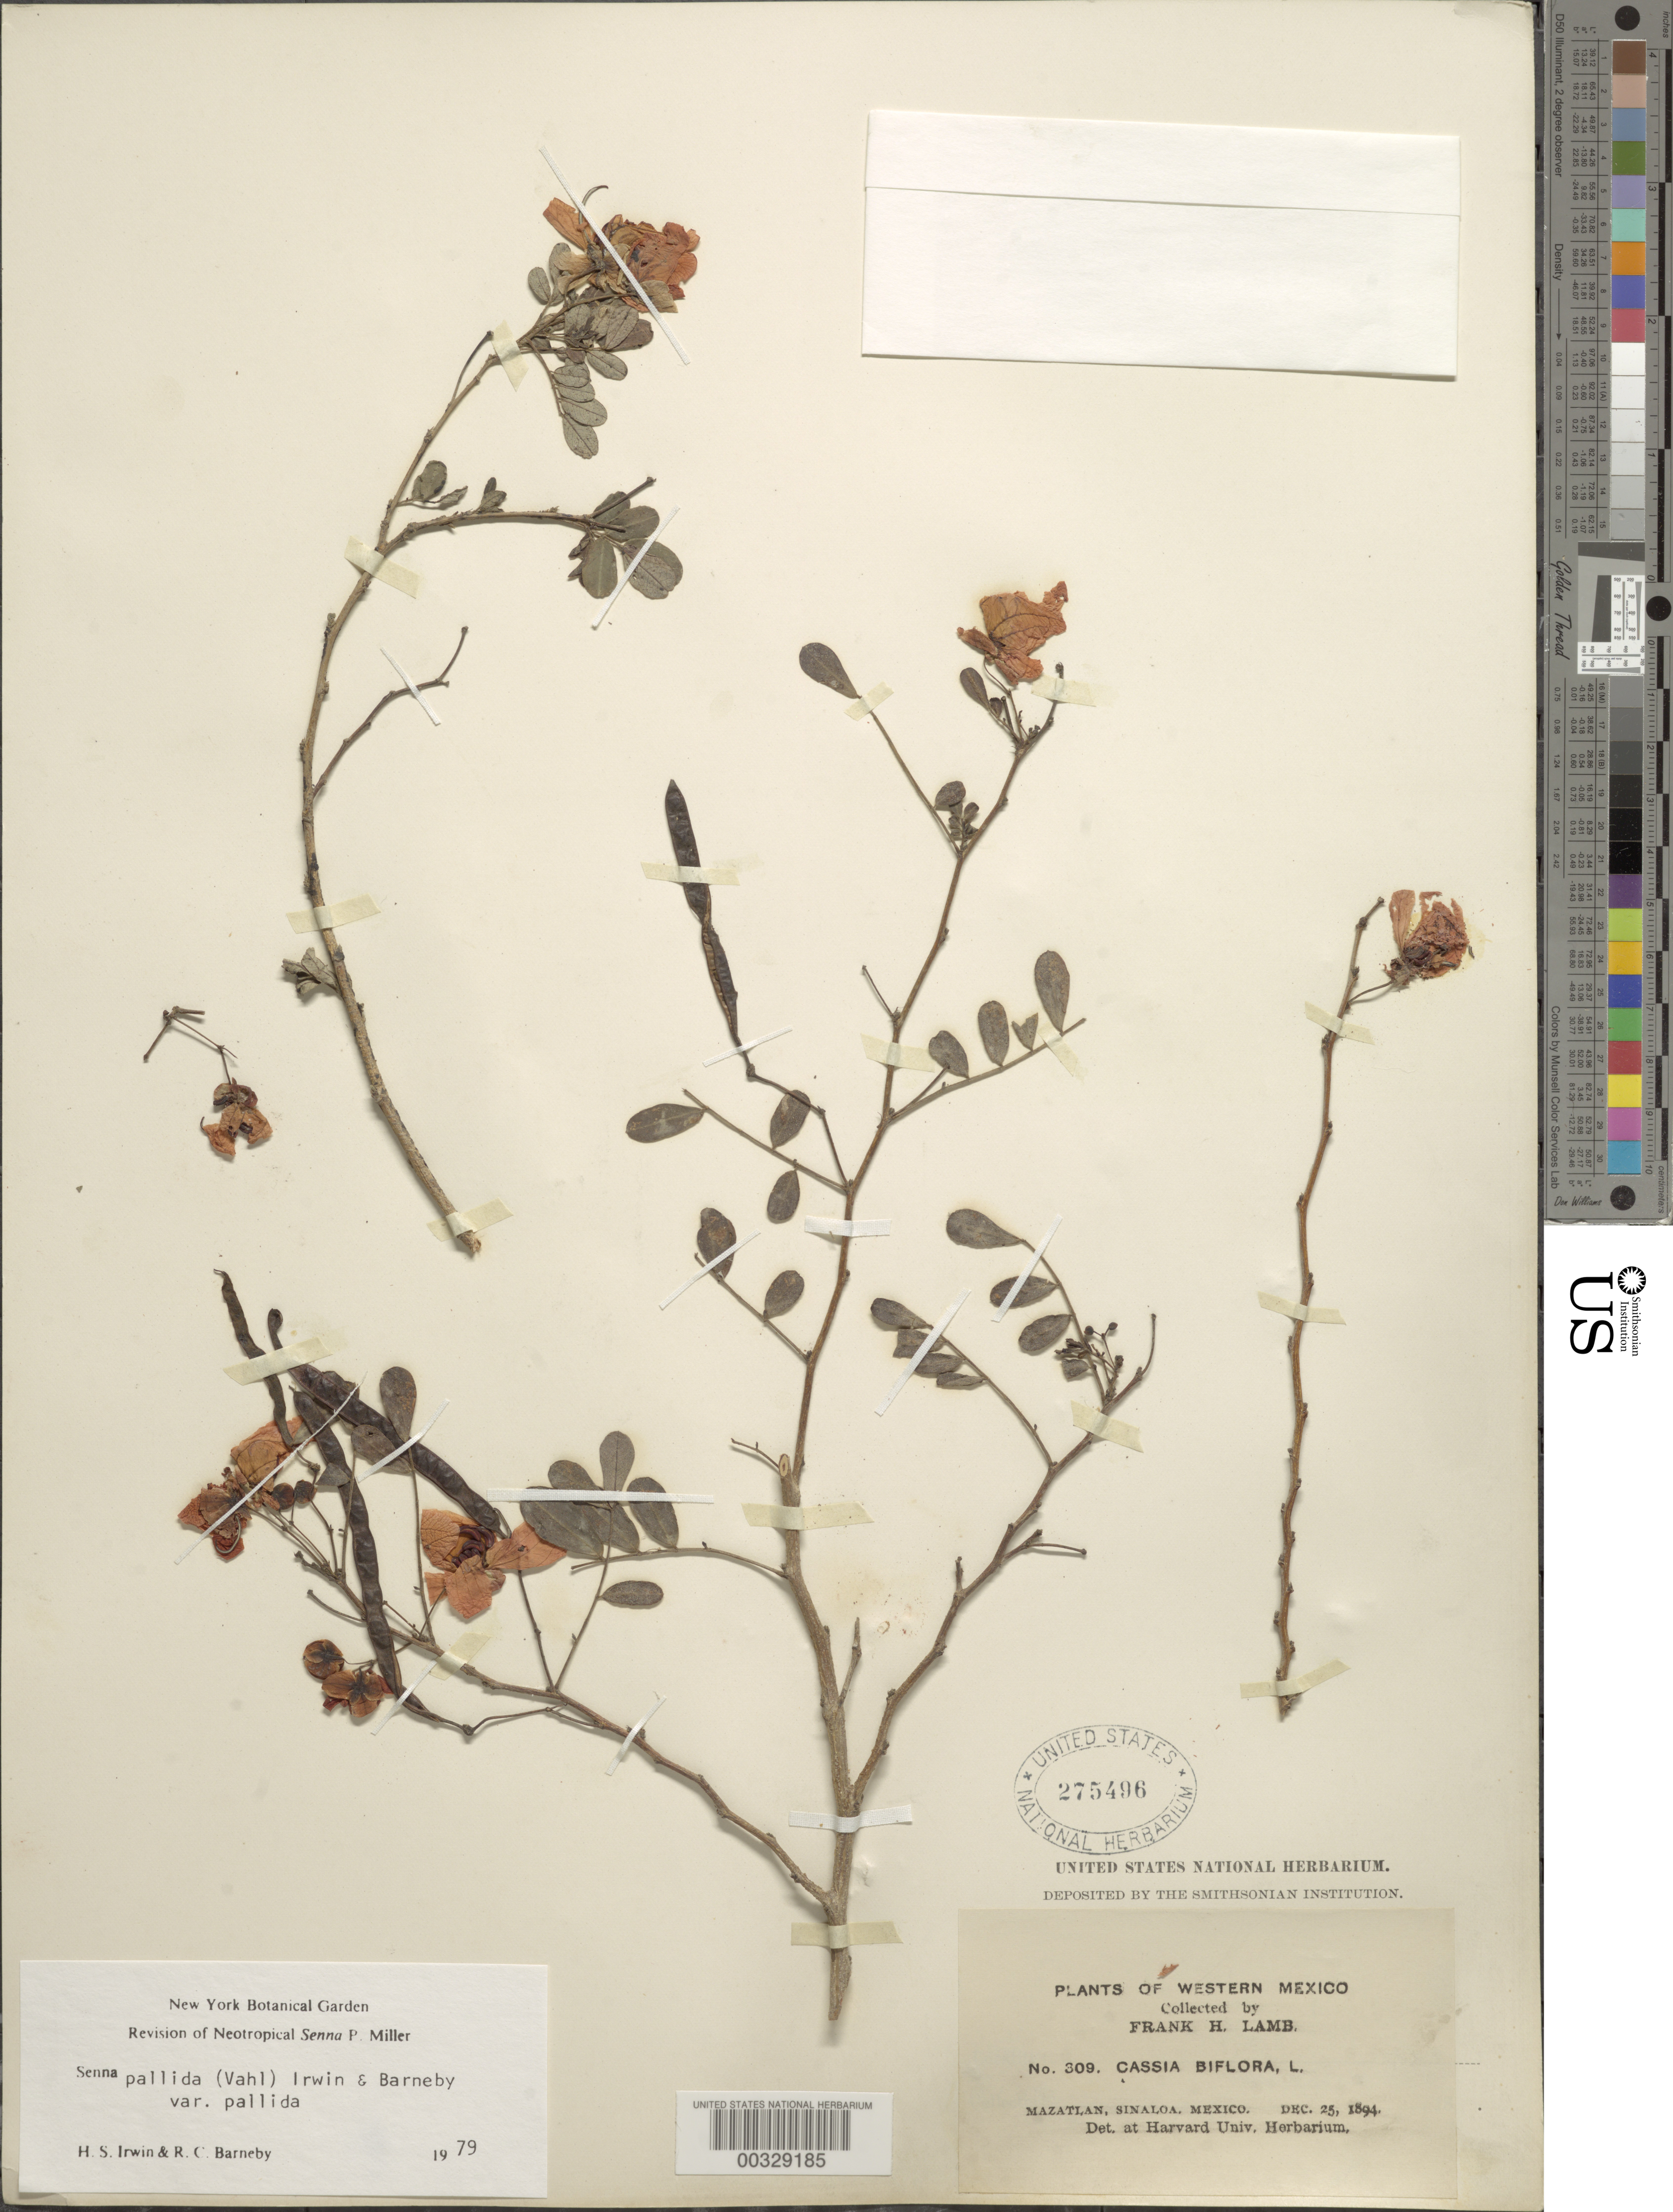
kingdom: Plantae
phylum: Tracheophyta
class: Magnoliopsida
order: Fabales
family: Fabaceae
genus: Senna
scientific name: Senna pallida var. pallida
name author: (Vahl) H.S. Irwin & Barneby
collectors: F. H. Lamb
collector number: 309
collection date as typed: Dec 25 1894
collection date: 1894-12-25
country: Mexico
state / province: Sinaloa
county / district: Mazatlán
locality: Mazatlán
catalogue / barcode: US 275496